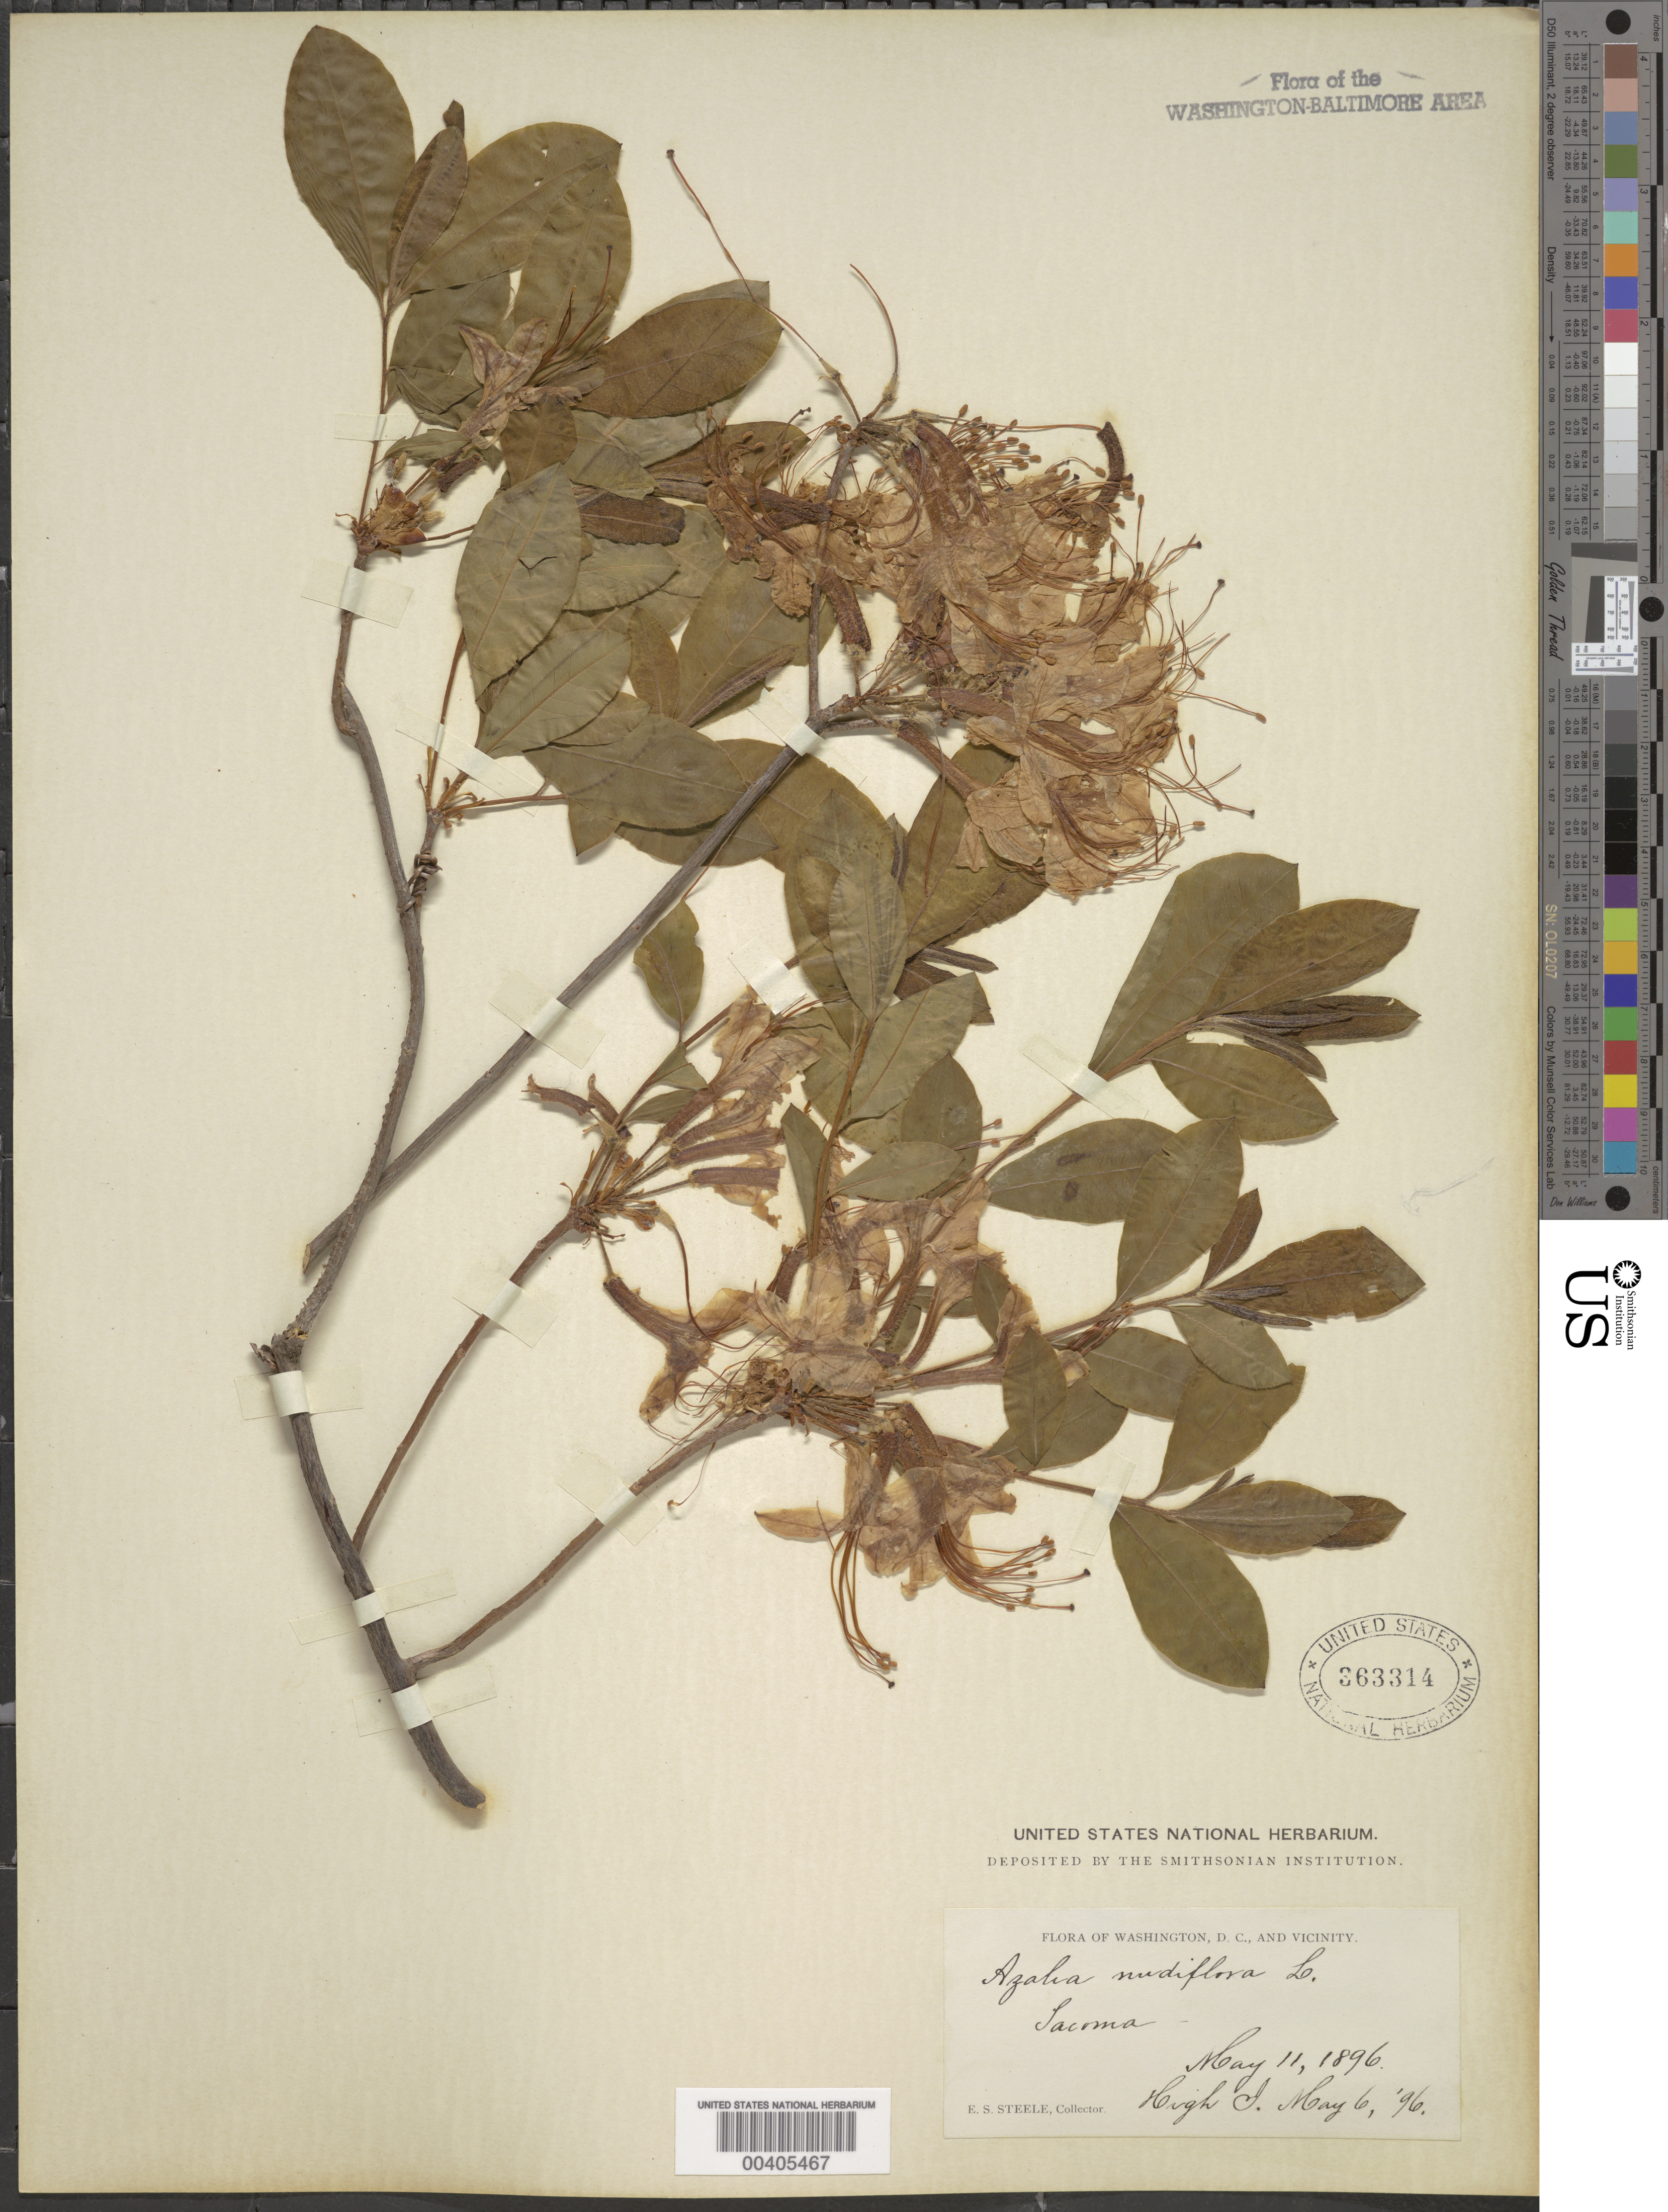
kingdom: Plantae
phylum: Tracheophyta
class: Magnoliopsida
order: Ericales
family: Ericaceae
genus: Rhododendron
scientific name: Rhododendron periclymenoides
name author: (Michx.) Shinners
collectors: E. Steele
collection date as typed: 11 May 1896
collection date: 1896-05-11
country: United States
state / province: District of Columbia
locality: Takoma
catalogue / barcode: US 363314